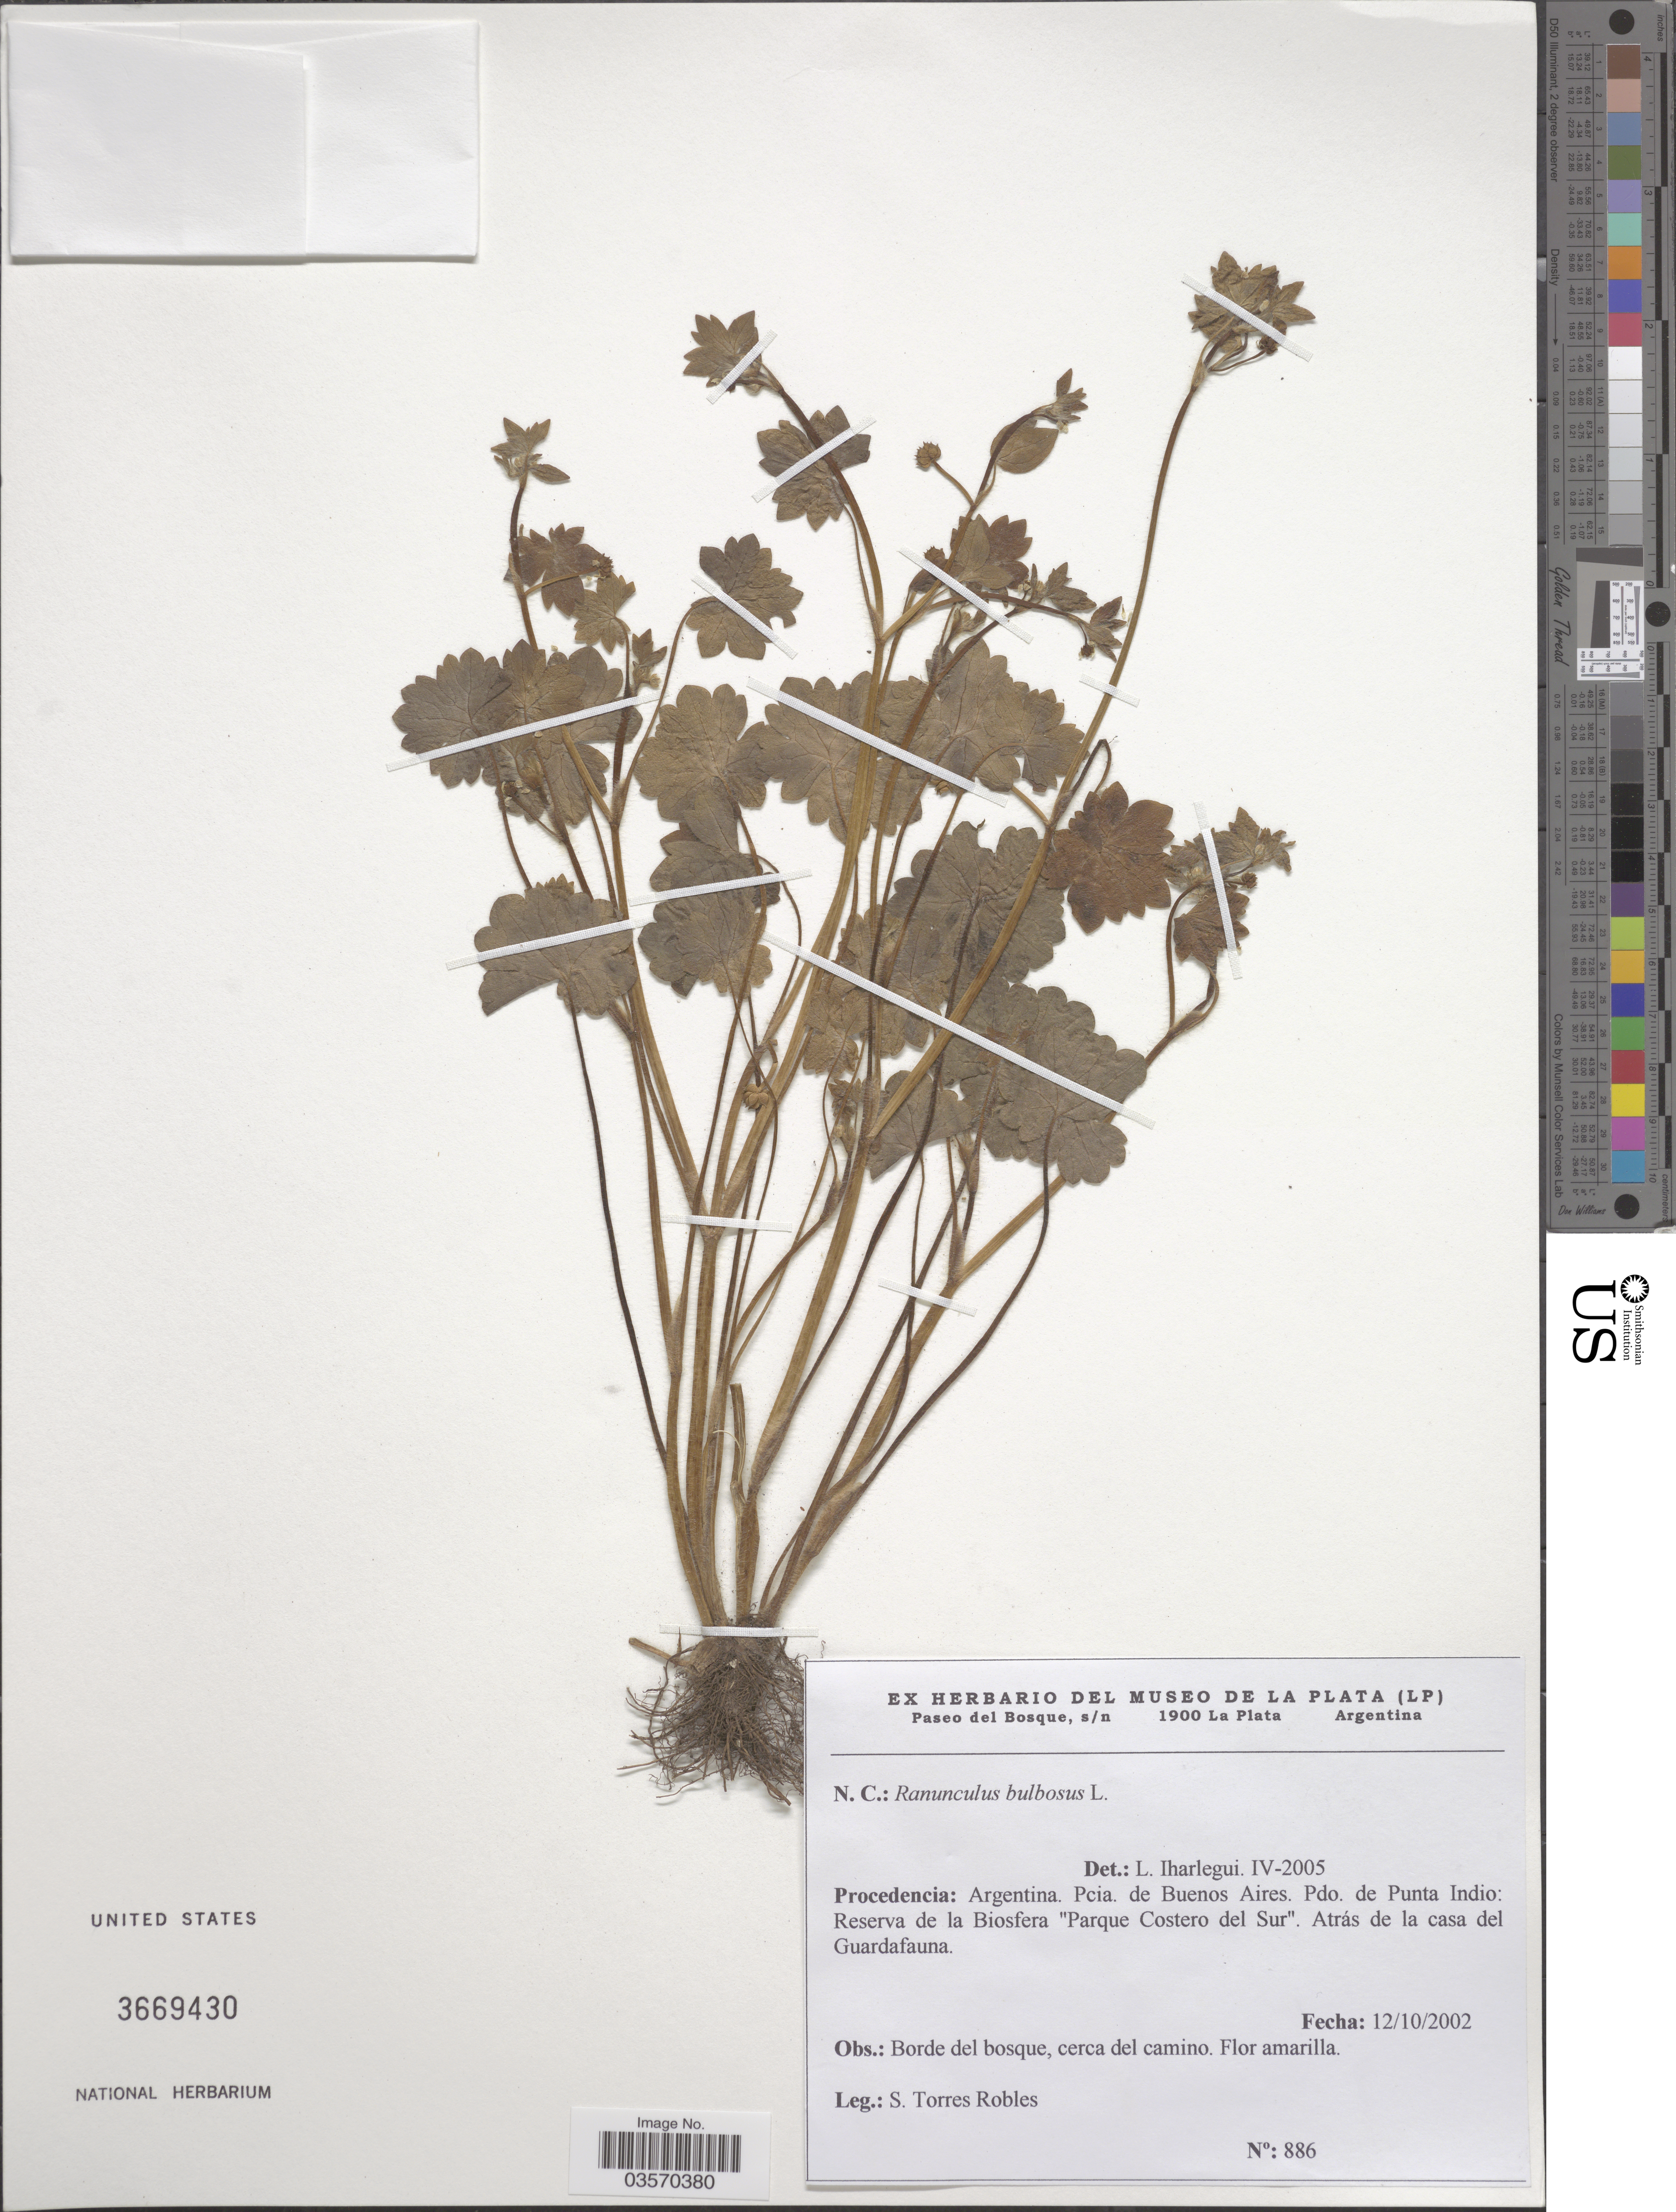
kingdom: Plantae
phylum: Tracheophyta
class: Magnoliopsida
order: Ranunculales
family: Ranunculaceae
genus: Ranunculus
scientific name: Ranunculus bulbosus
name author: L.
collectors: S. Torres Robles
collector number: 886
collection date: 2002-10-12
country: Argentina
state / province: Buenos Aires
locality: Pcia. de Buenos Aires. Pdo. de Punta Indio: Reserva de la Biosfera "Parque Costero del Sur". Atrás de la casa del Guardafauna.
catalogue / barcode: US 3669430